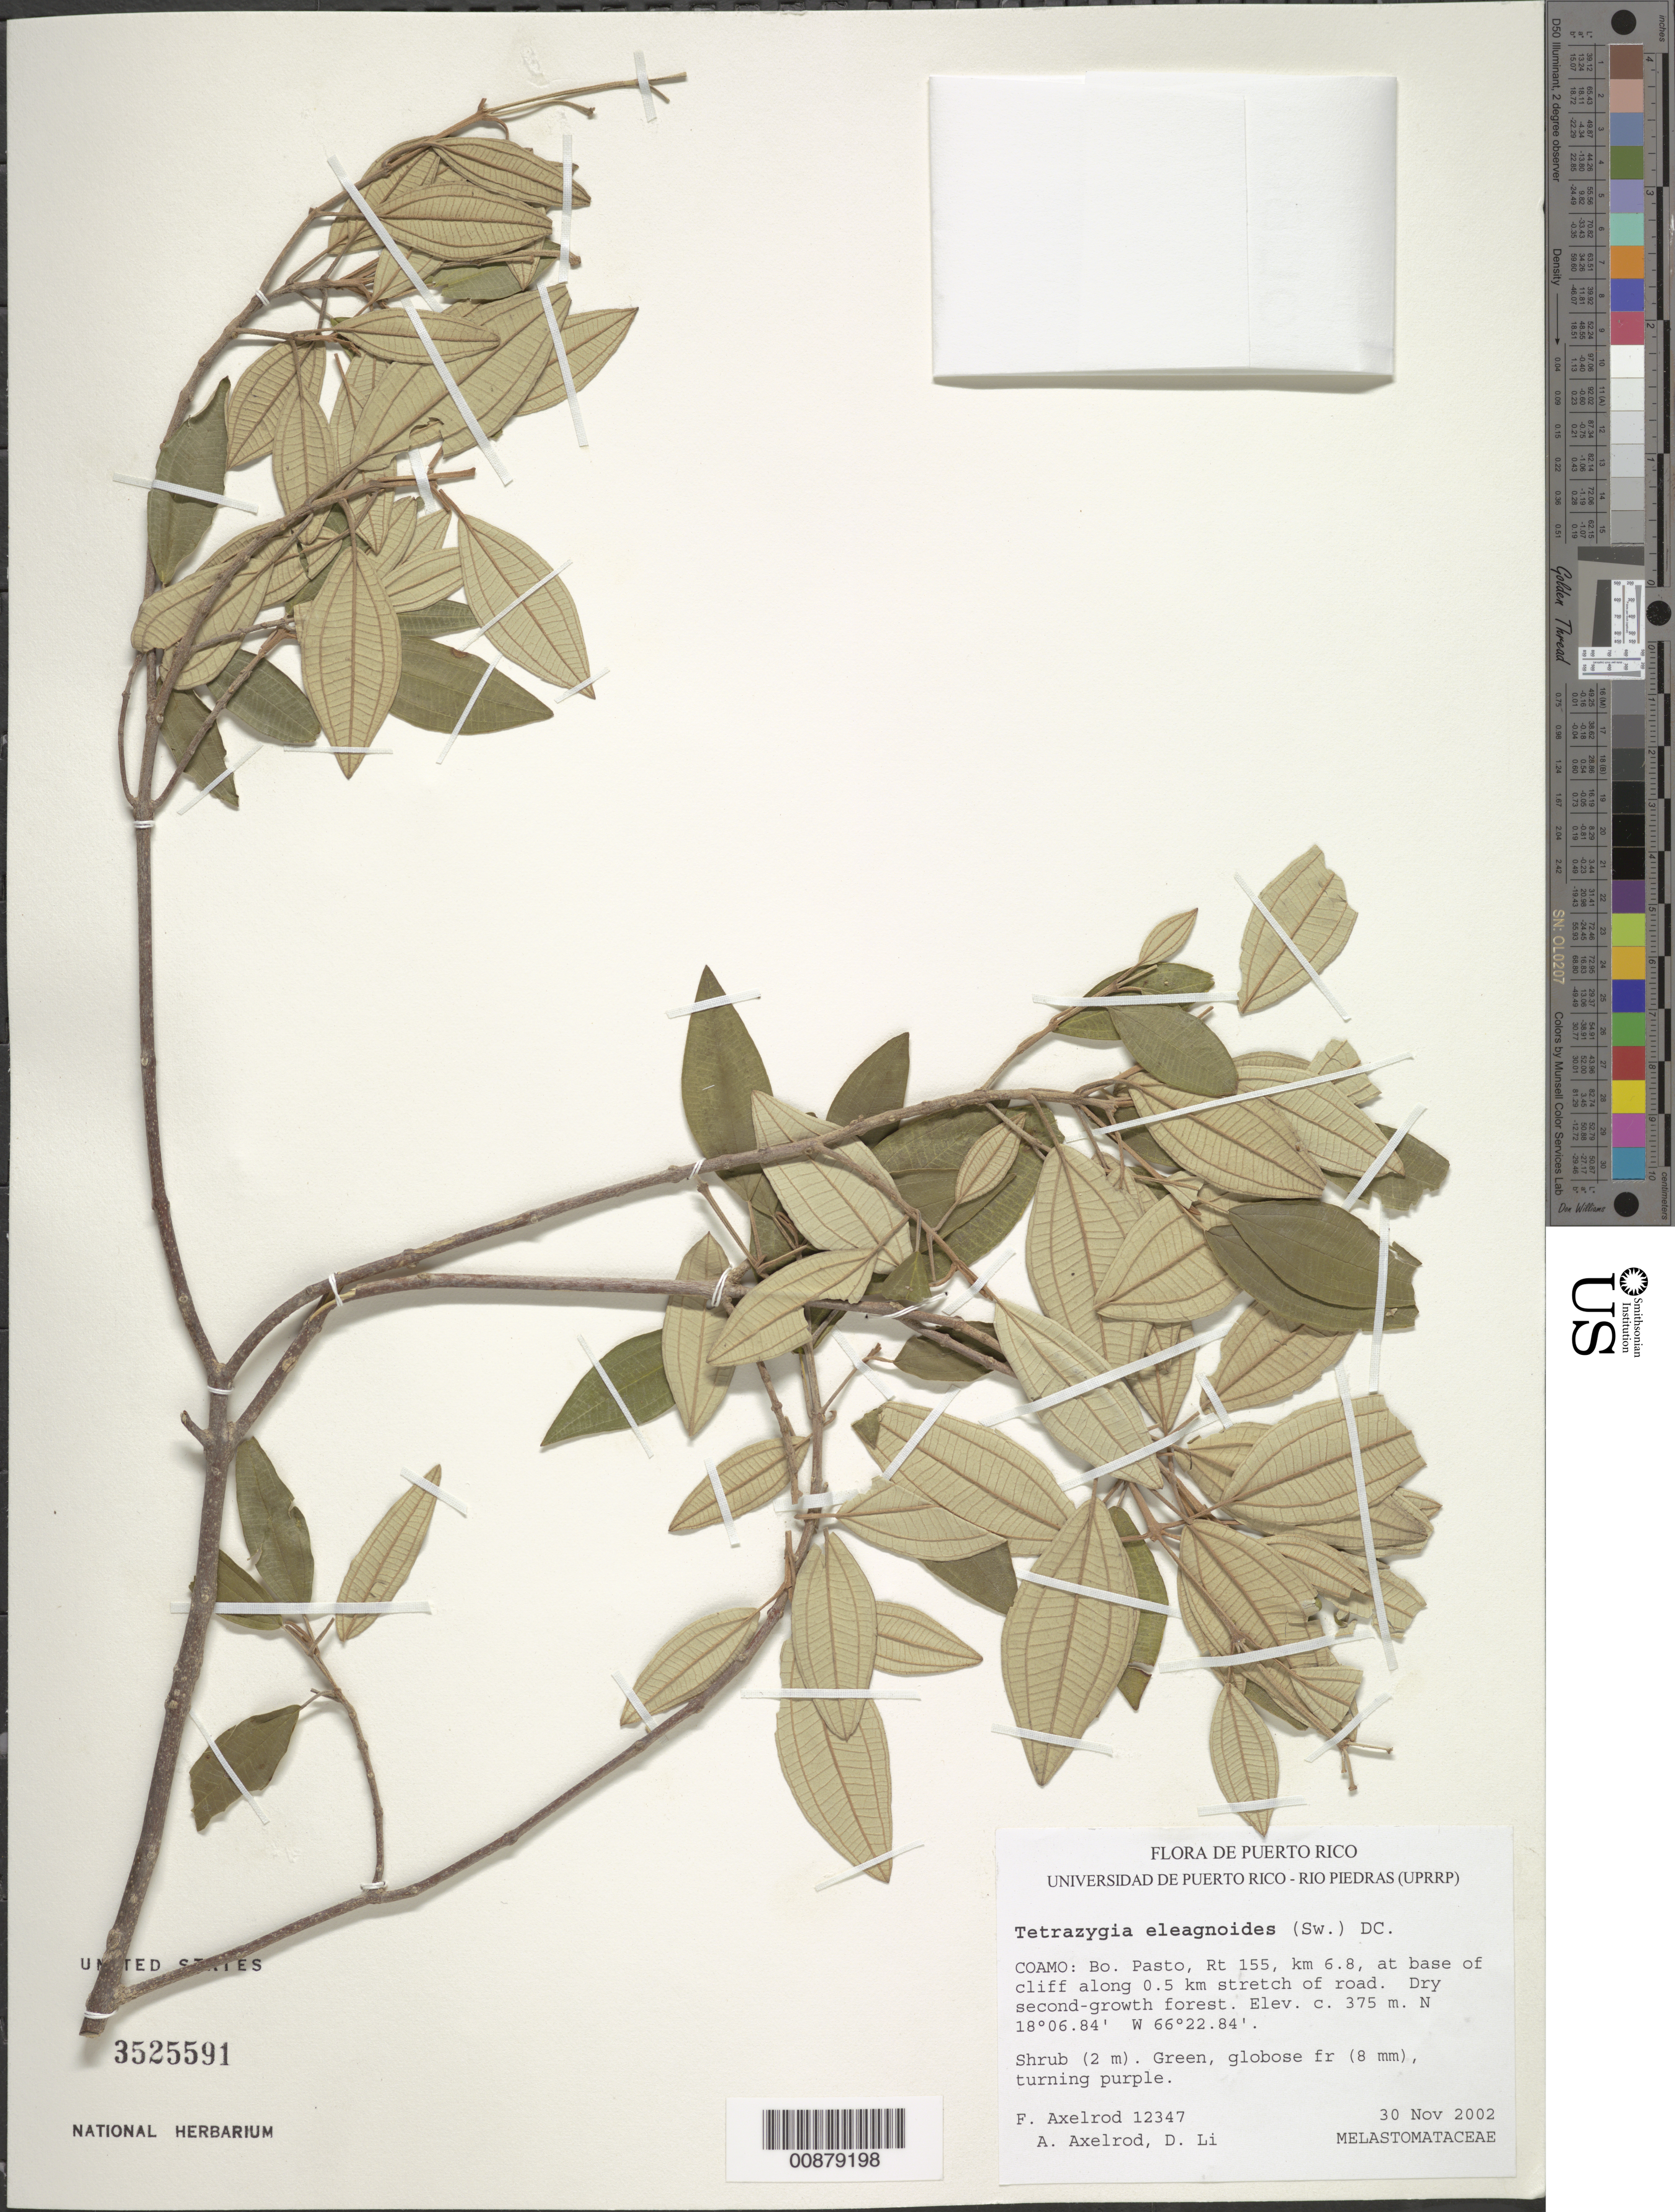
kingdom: Plantae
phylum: Tracheophyta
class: Magnoliopsida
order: Myrtales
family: Melastomataceae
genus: Miconia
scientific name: Miconia elaeagnoides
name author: (Sw.) Griseb.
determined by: Judd, Walter S.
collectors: F. S. Axelrod, A. Axelrod & D. Li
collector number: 12347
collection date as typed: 30 Nov 2002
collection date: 2002-11-30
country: Puerto Rico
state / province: Coamo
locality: Bo. Pasto, Rt. 155, km 6.8, at base of cliff along 0.5 km stretch of road.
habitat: Dry second-growth forest.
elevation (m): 375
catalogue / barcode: US 3525591